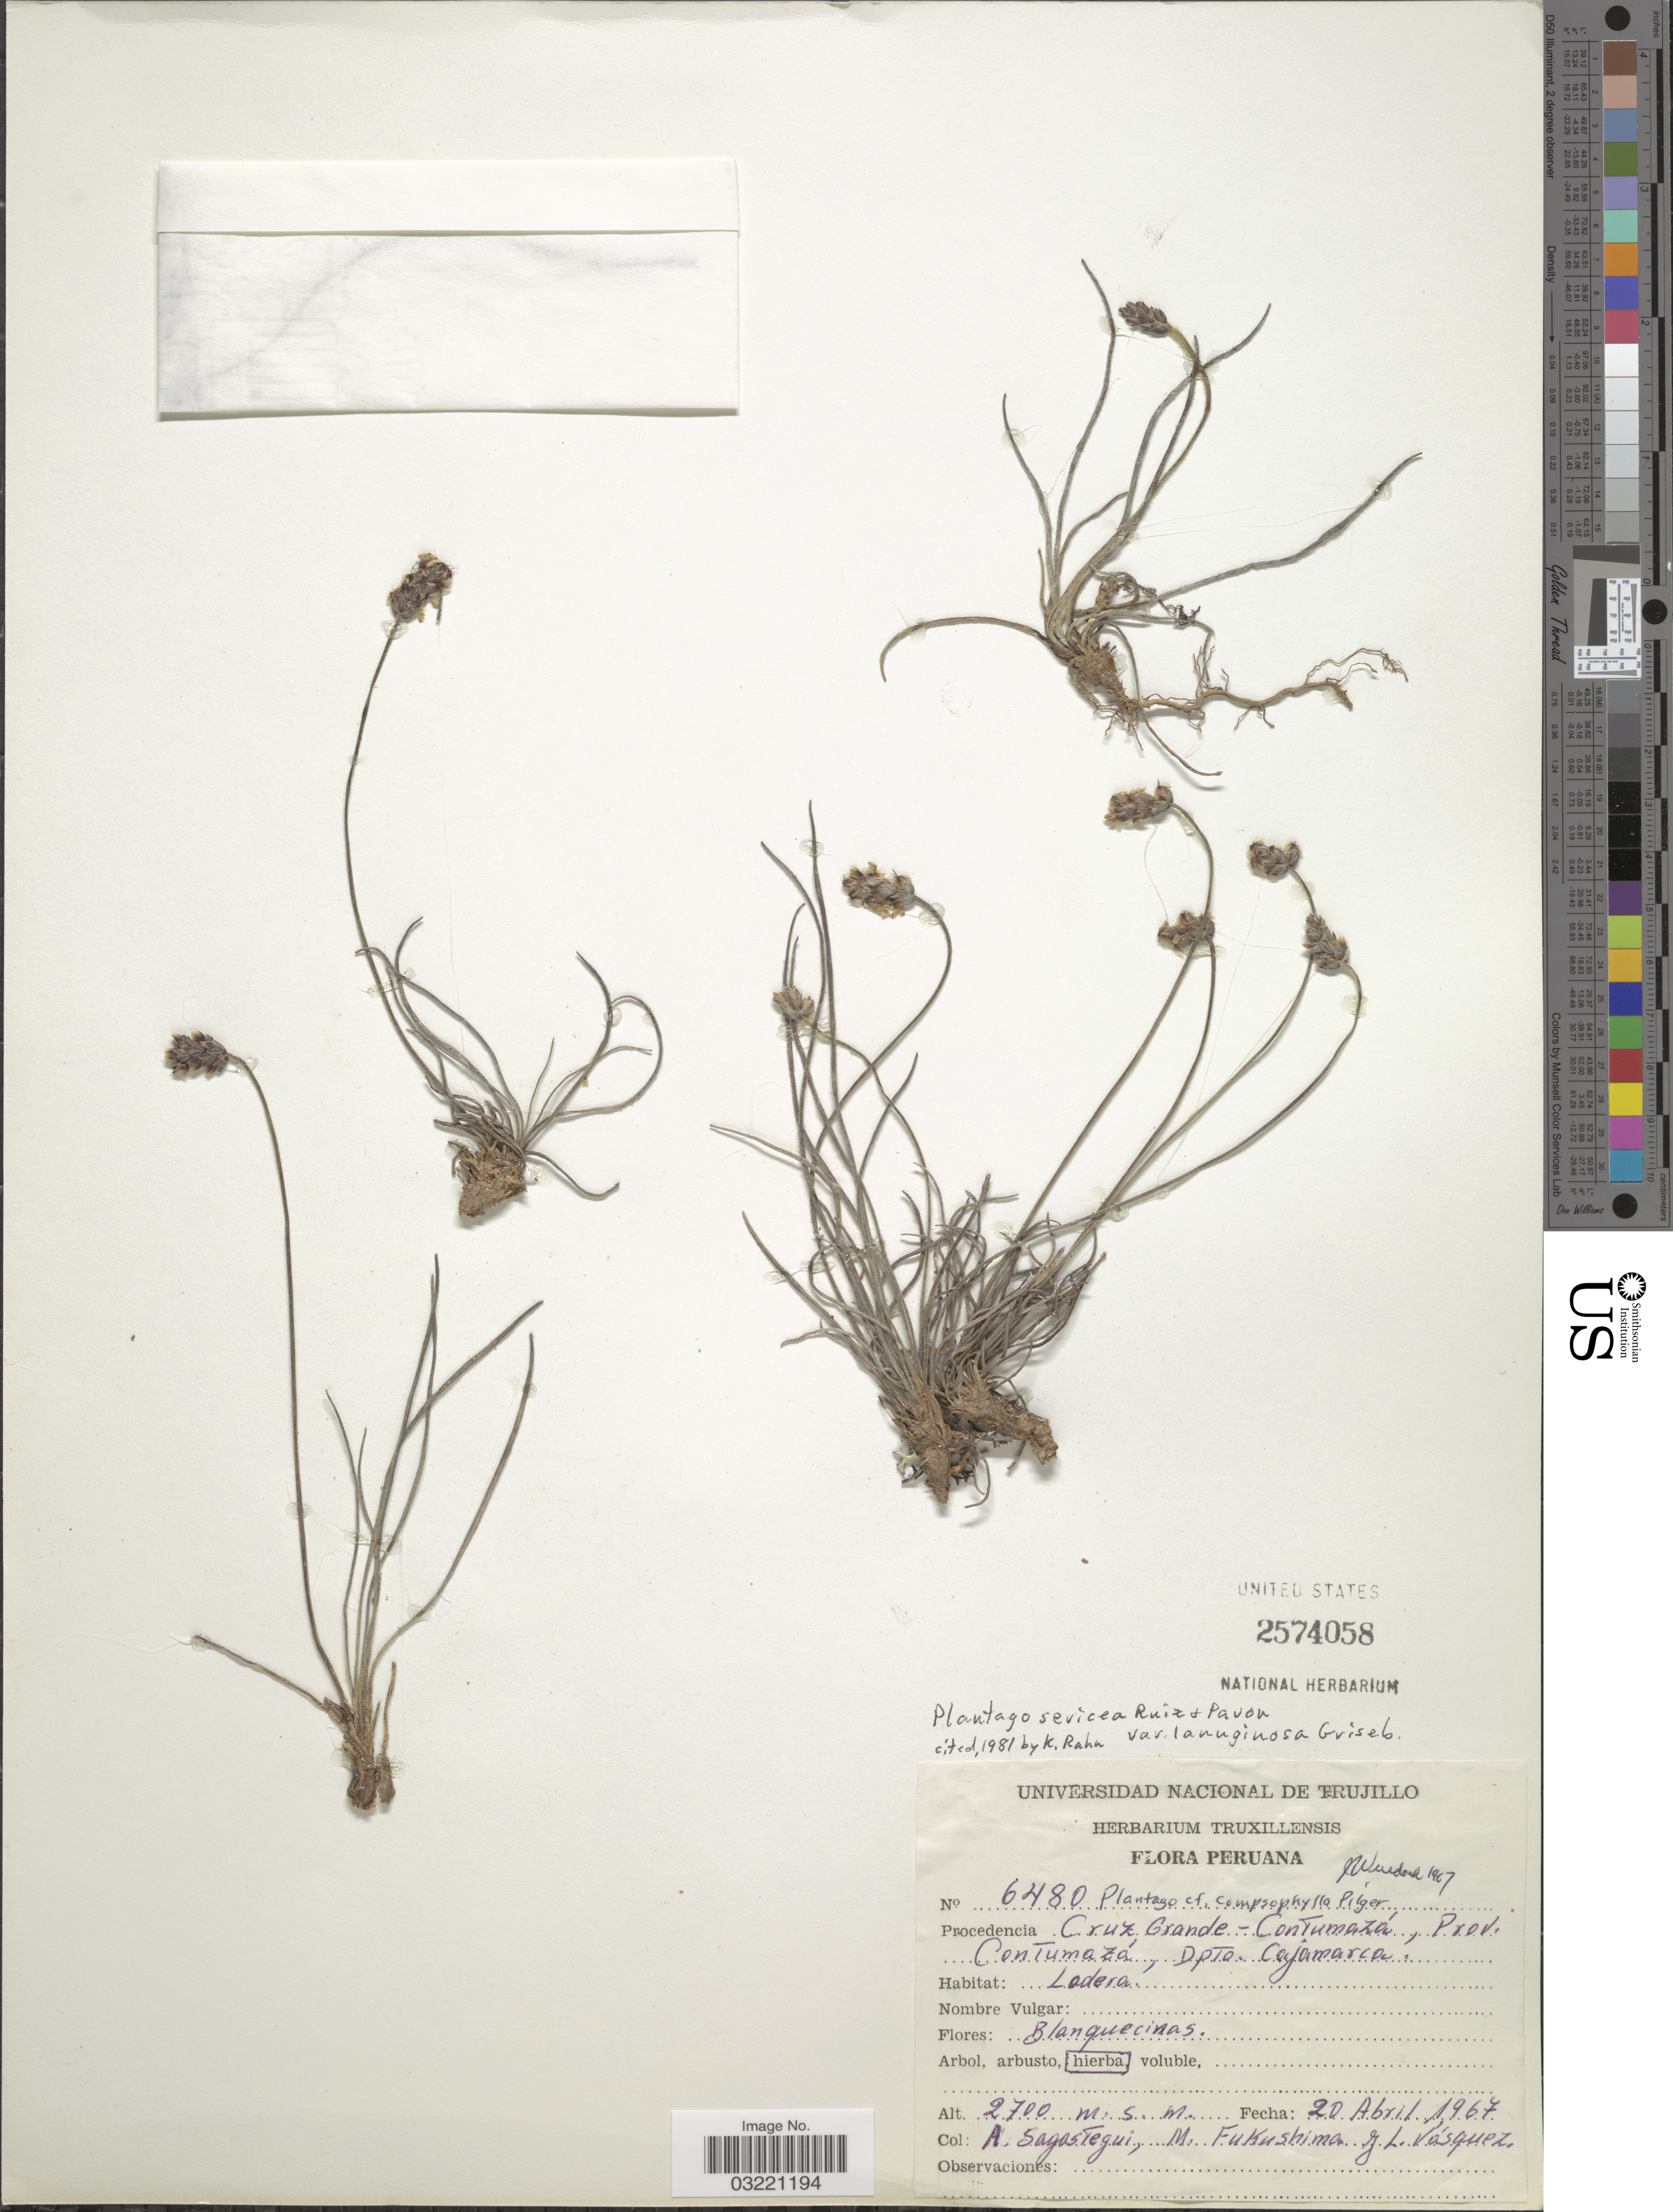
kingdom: Plantae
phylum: Tracheophyta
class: Magnoliopsida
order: Lamiales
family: Plantaginaceae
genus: Plantago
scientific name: Plantago sericea var. lanuginosa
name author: Griseb.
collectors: A. Sagastegui, M. Fukushima & L. Vasquez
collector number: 6480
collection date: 1967-04-20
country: Peru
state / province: Cajamarca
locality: Cruz Grande - Contumazá, Prov. Contumazá, Dpto. Cajamarca.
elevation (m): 2700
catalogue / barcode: US 2574058